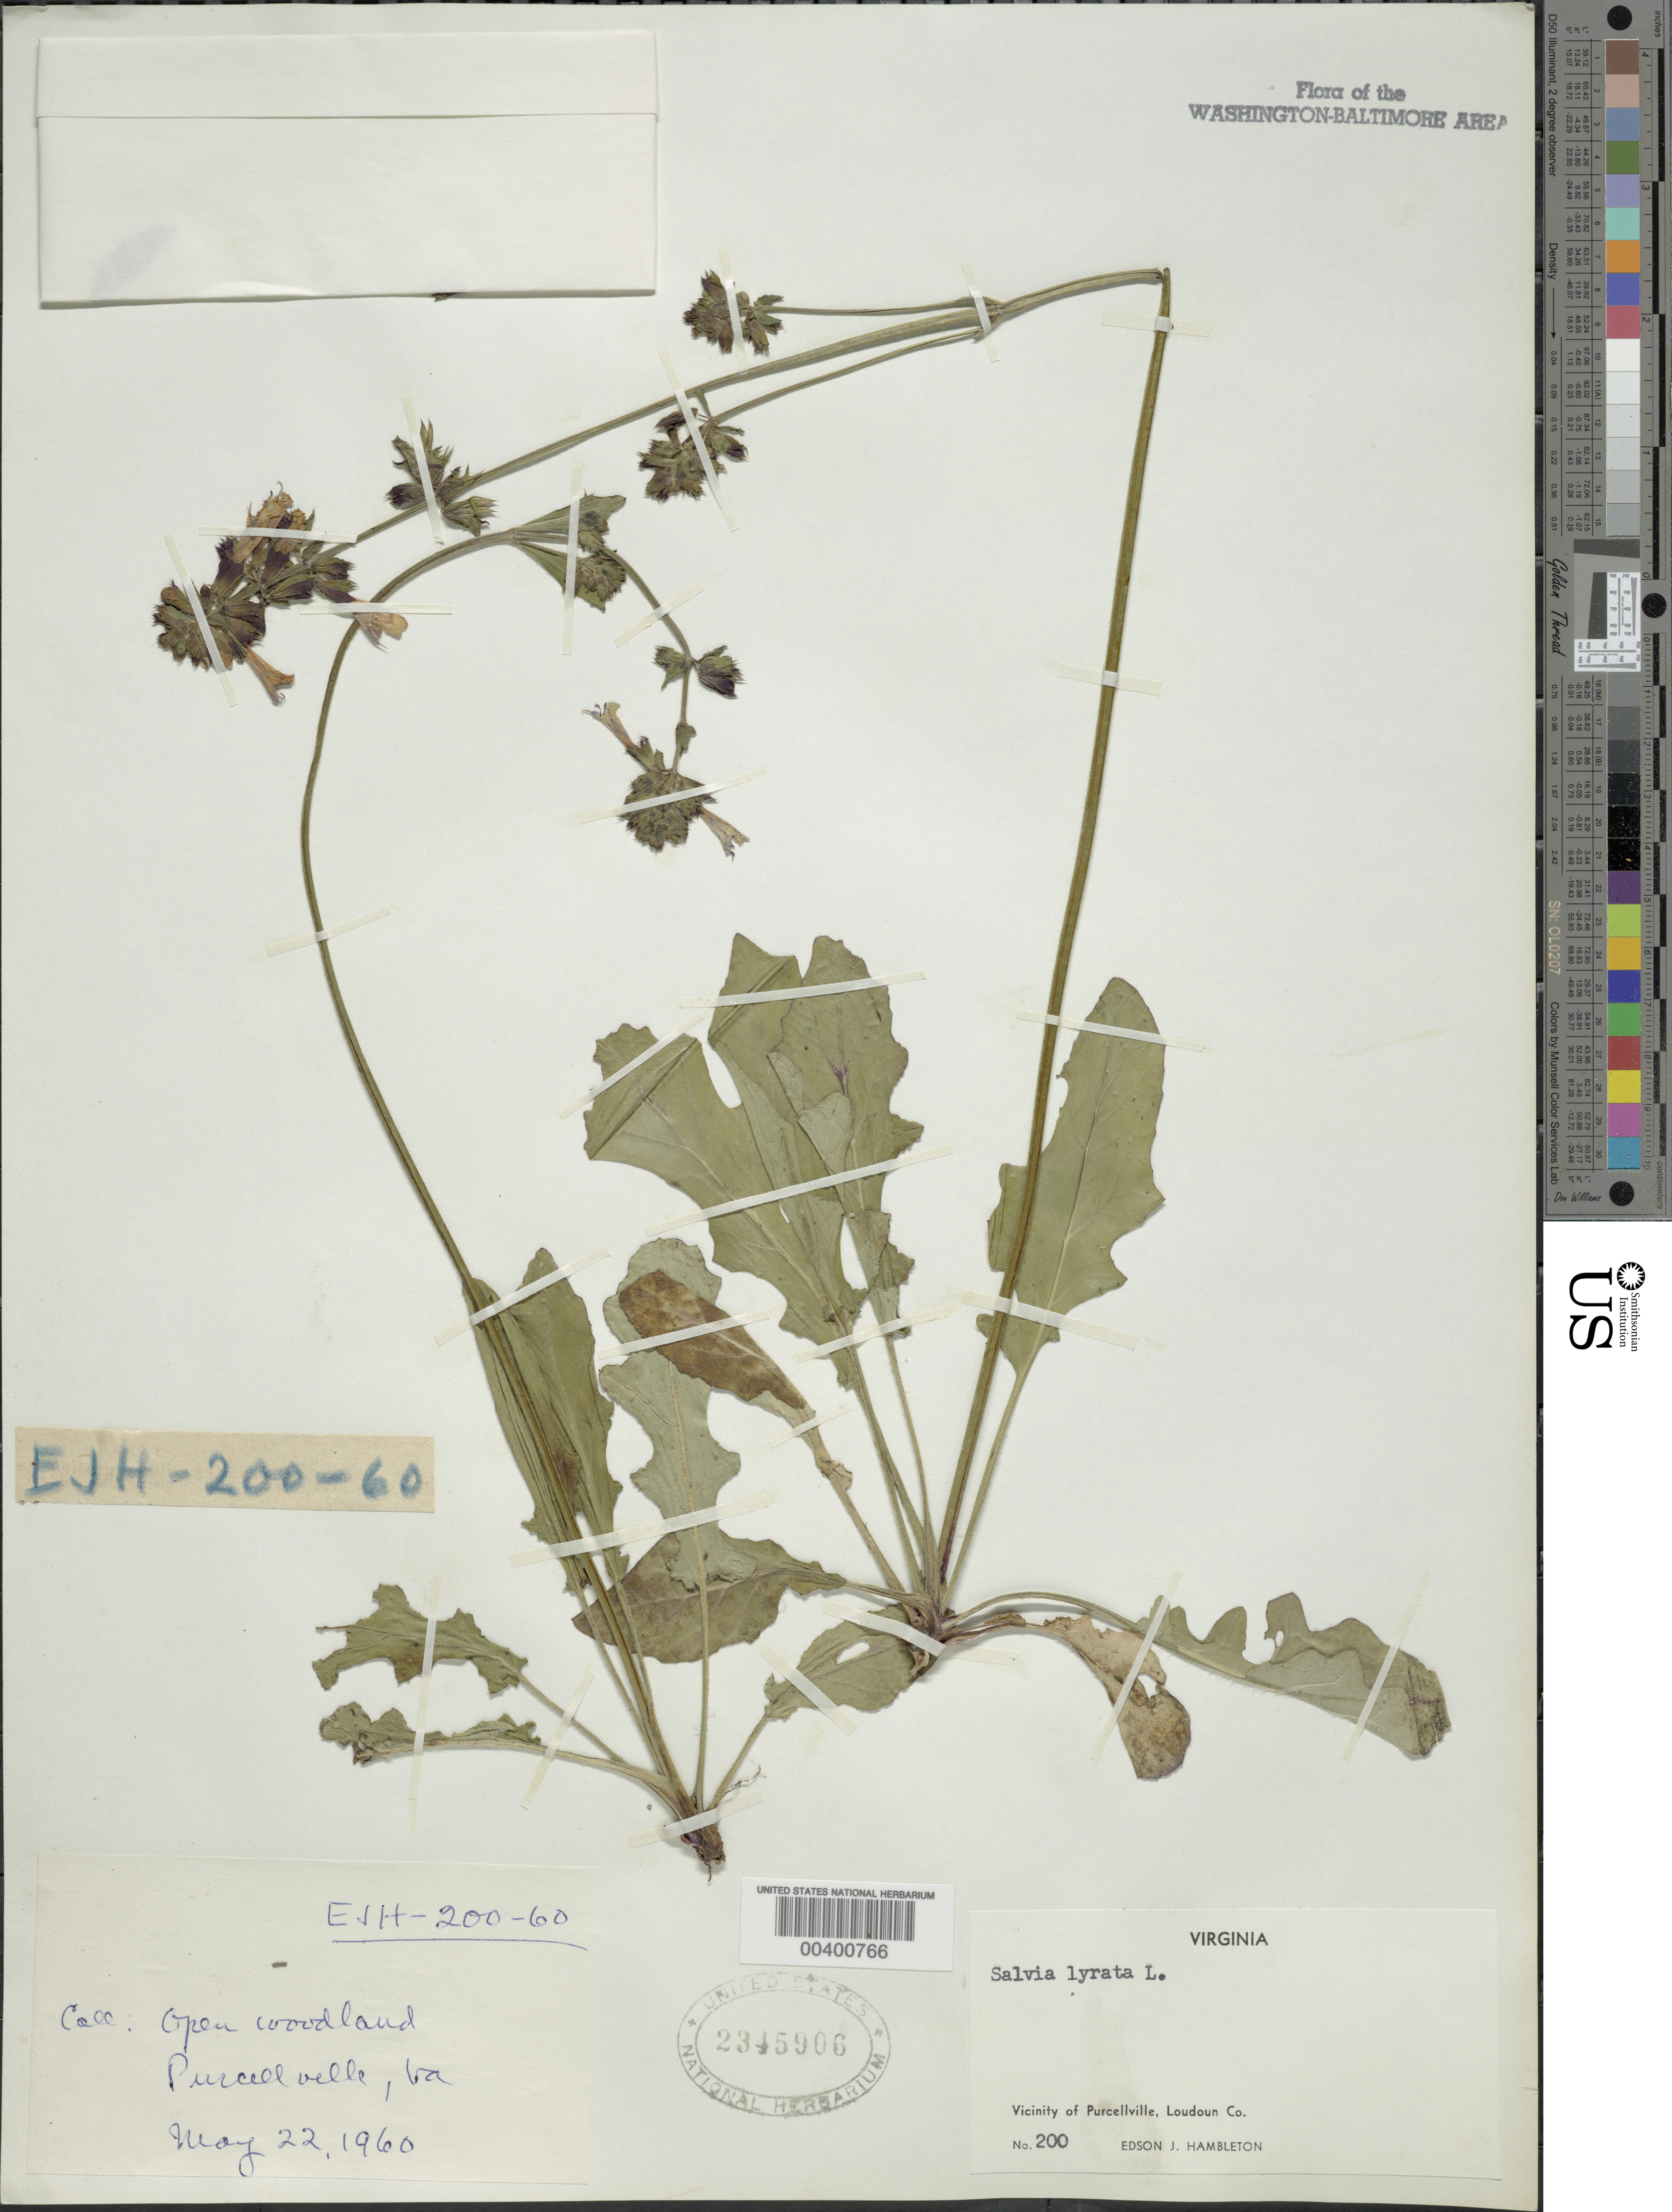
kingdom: Plantae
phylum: Tracheophyta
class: Magnoliopsida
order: Lamiales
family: Lamiaceae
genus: Salvia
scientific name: Salvia lyrata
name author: L.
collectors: E. Hambleton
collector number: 200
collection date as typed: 22 May 1960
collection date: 1960-05-22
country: United States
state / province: Virginia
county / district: Loudoun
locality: Purcellville vicinity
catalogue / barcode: US 2345906